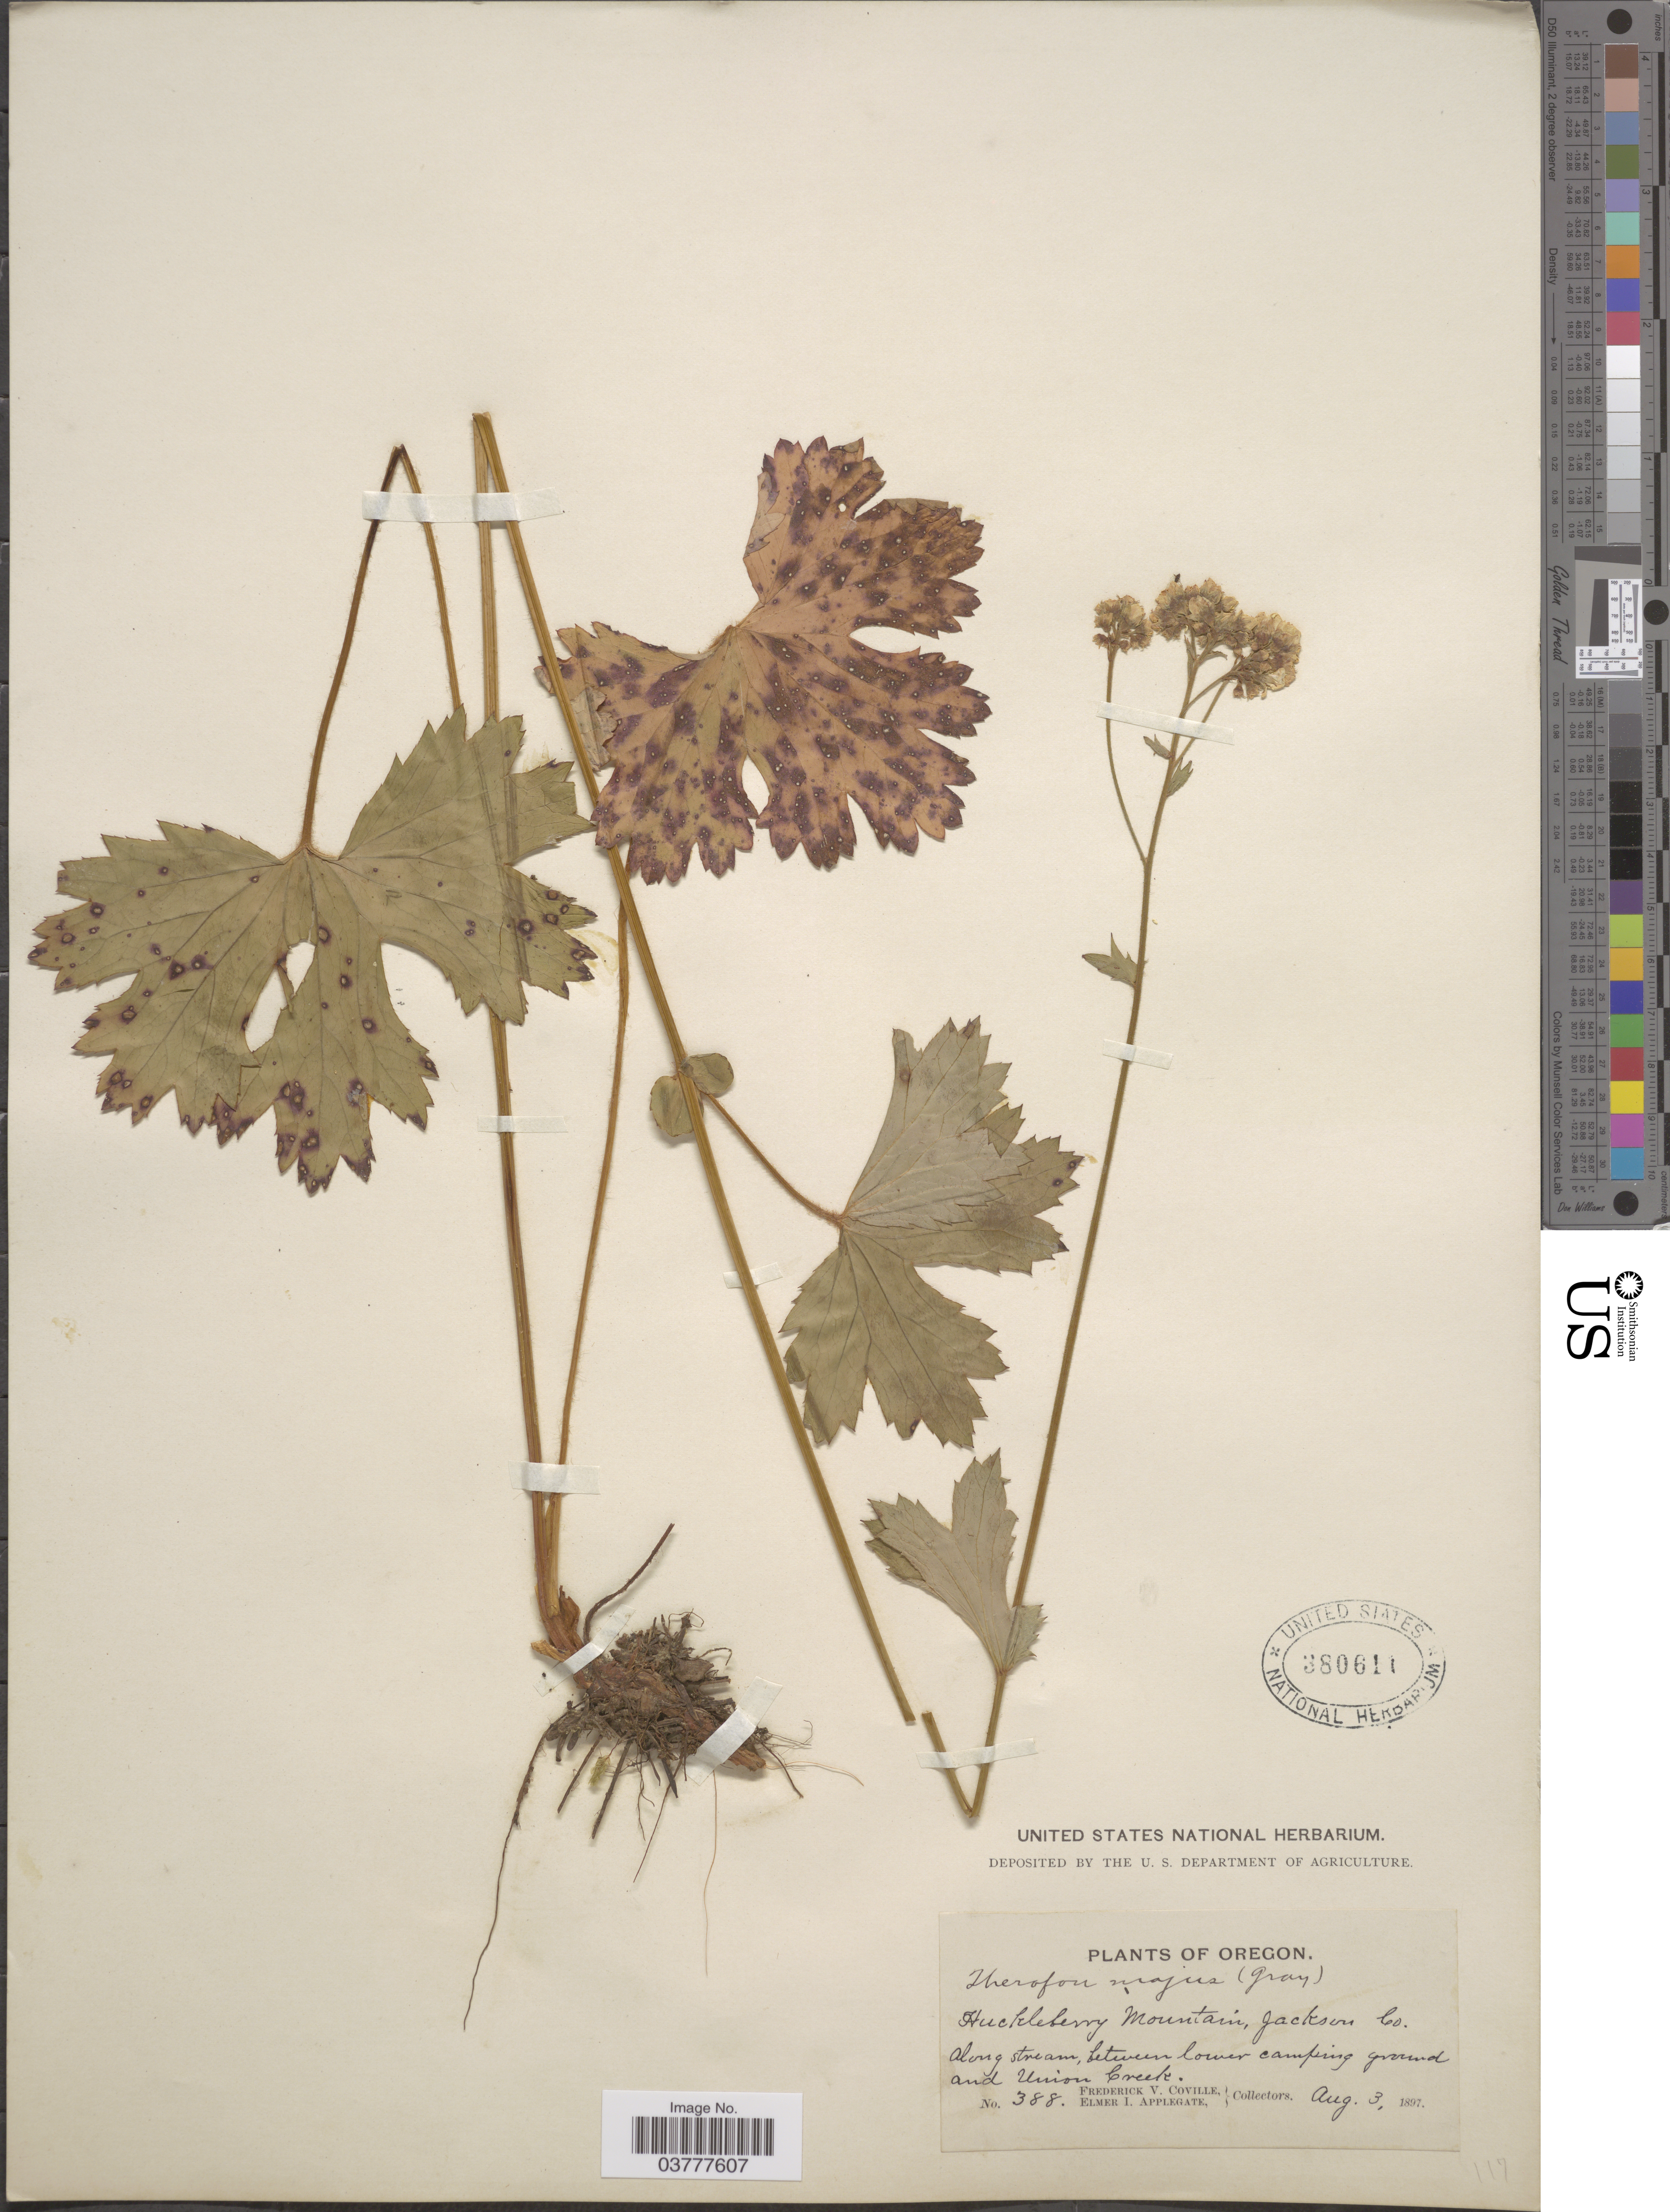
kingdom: Plantae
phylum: Tracheophyta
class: Magnoliopsida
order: Saxifragales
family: Saxifragaceae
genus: Boykinia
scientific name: Boykinia major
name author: A. Gray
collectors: F. V. Coville & E. I. Applegate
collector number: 388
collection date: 1897-08-03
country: United States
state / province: Oregon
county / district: Jackson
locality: Huckleberry Mountain, Jackson Co. Along stream, between lower camping ground and Union Creek.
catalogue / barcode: US 380611